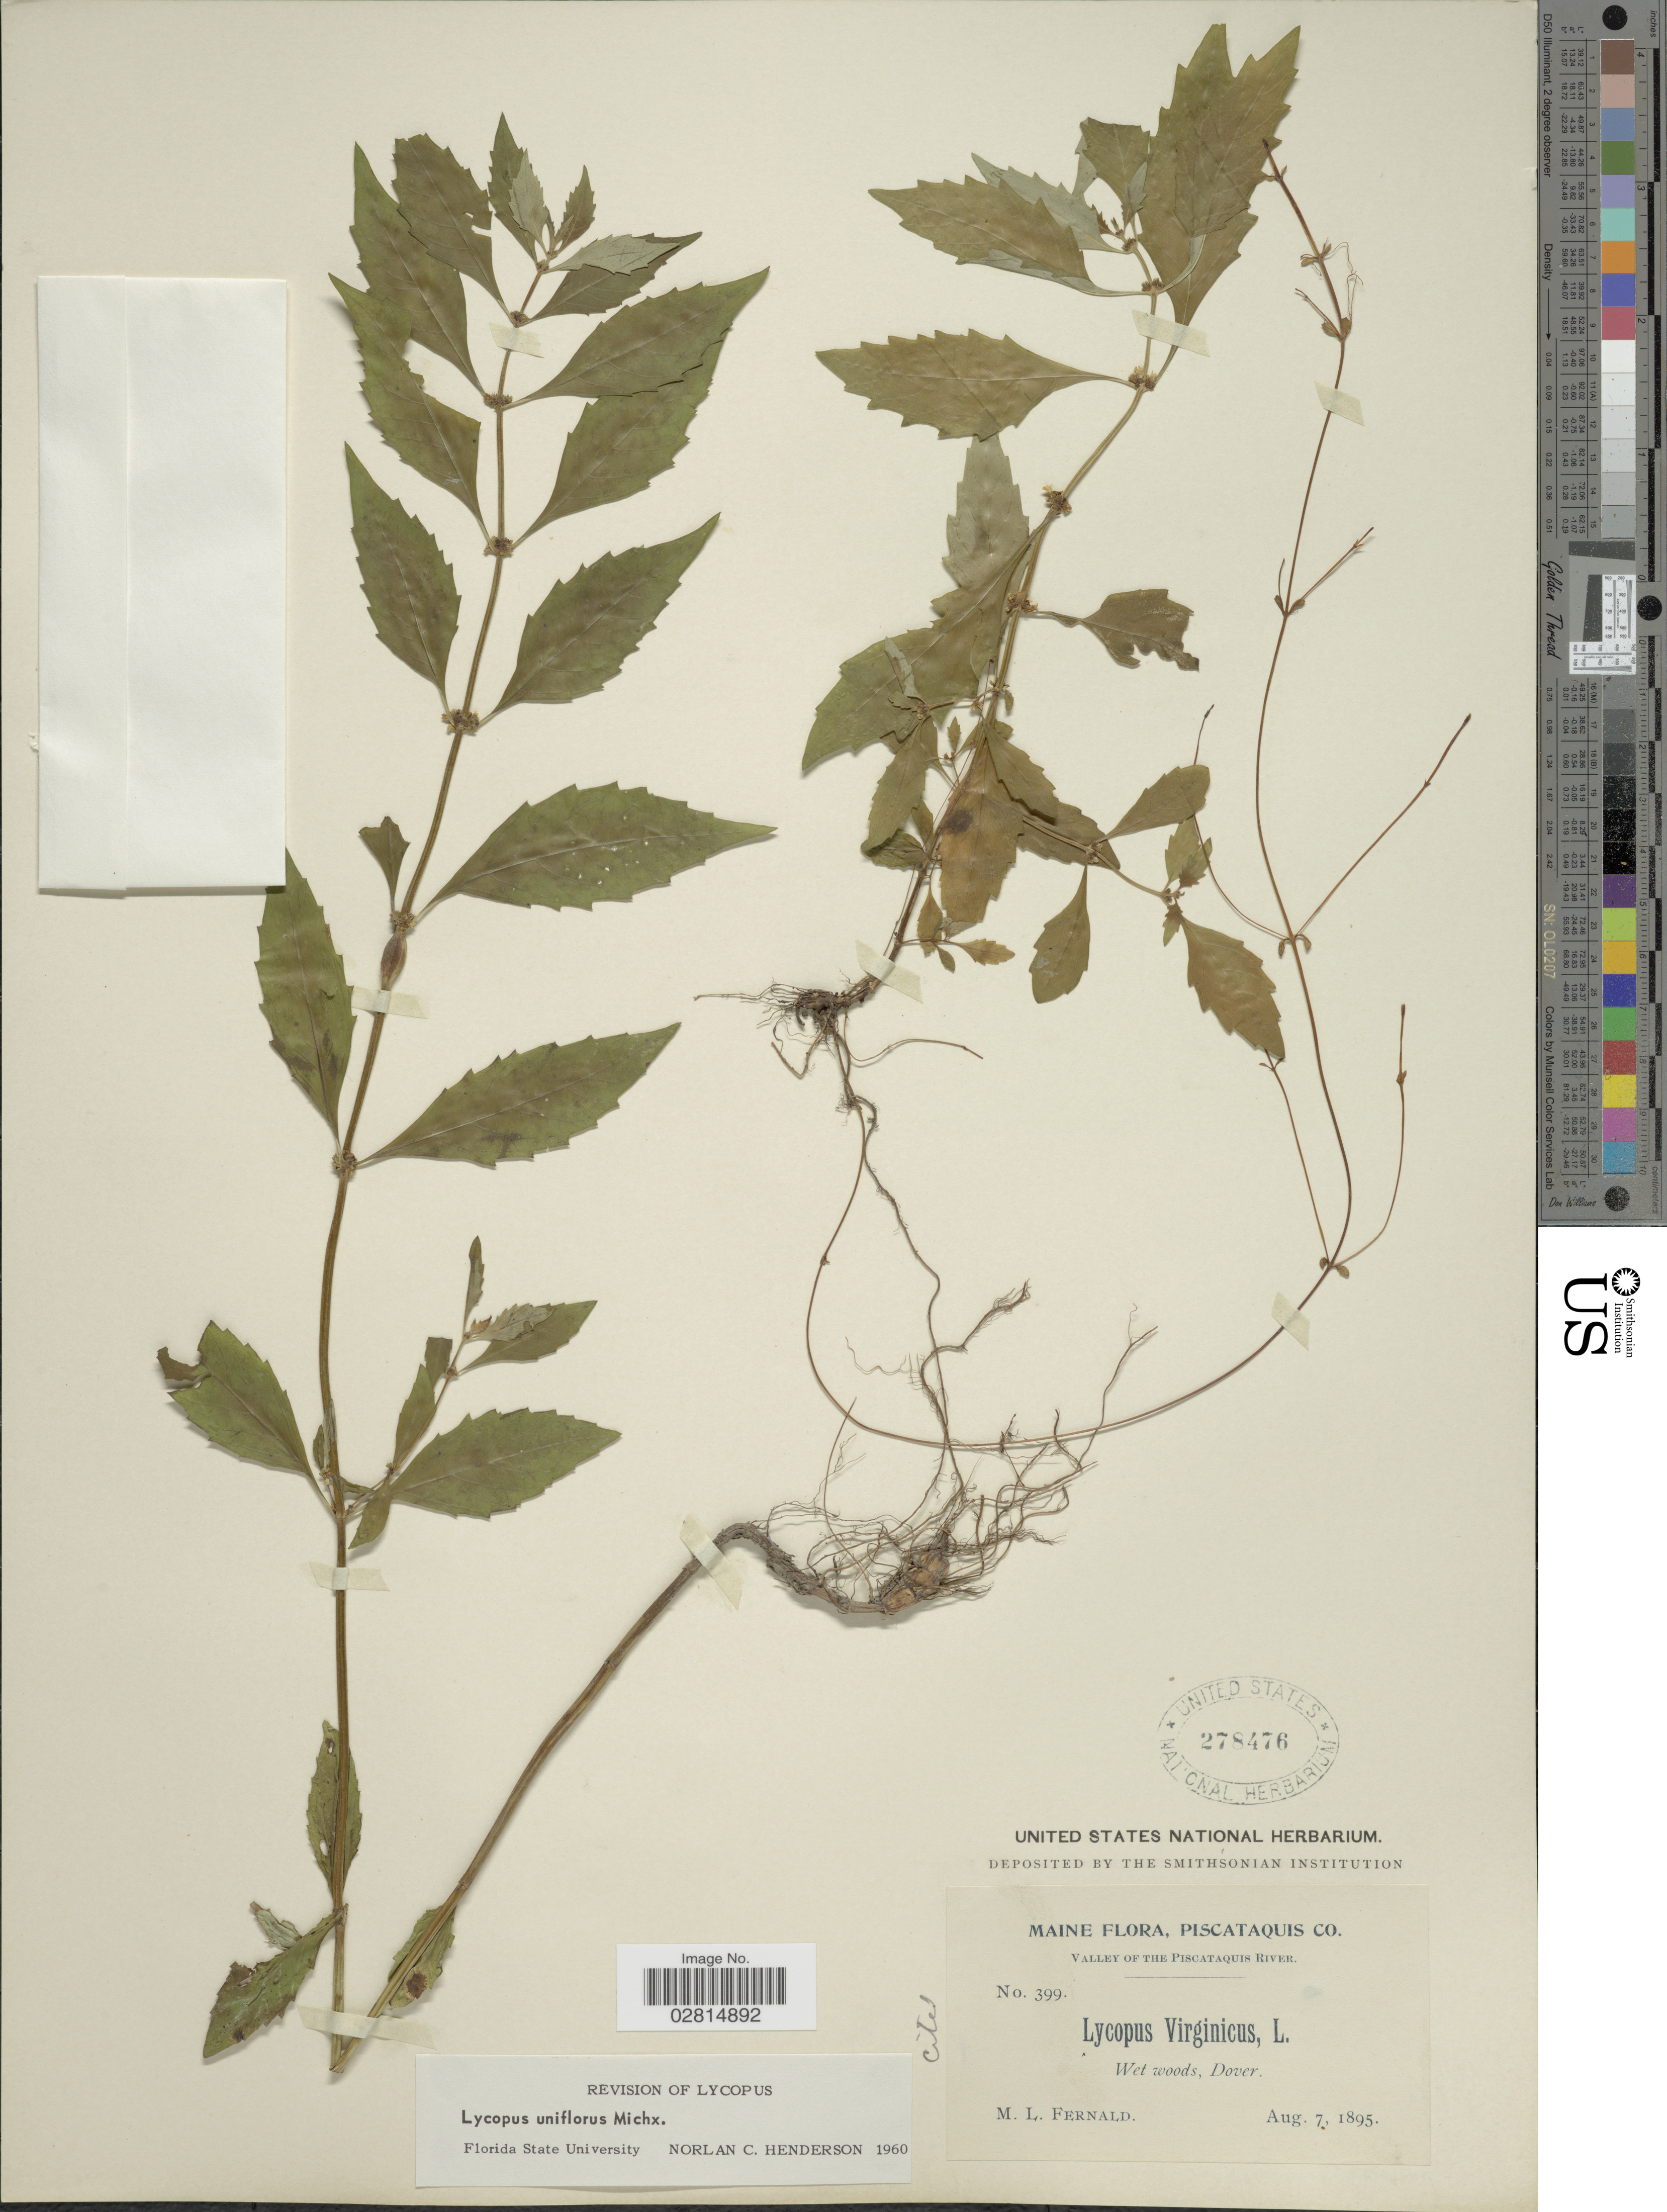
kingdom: Plantae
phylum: Tracheophyta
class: Magnoliopsida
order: Lamiales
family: Lamiaceae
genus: Lycopus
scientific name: Lycopus uniflorus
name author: Michx.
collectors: M. L. Fernald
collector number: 399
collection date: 1895-08-07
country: United States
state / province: Maine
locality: Piscataquis Co., Valley of the Piscataquis River, Dover.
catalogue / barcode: US 278476